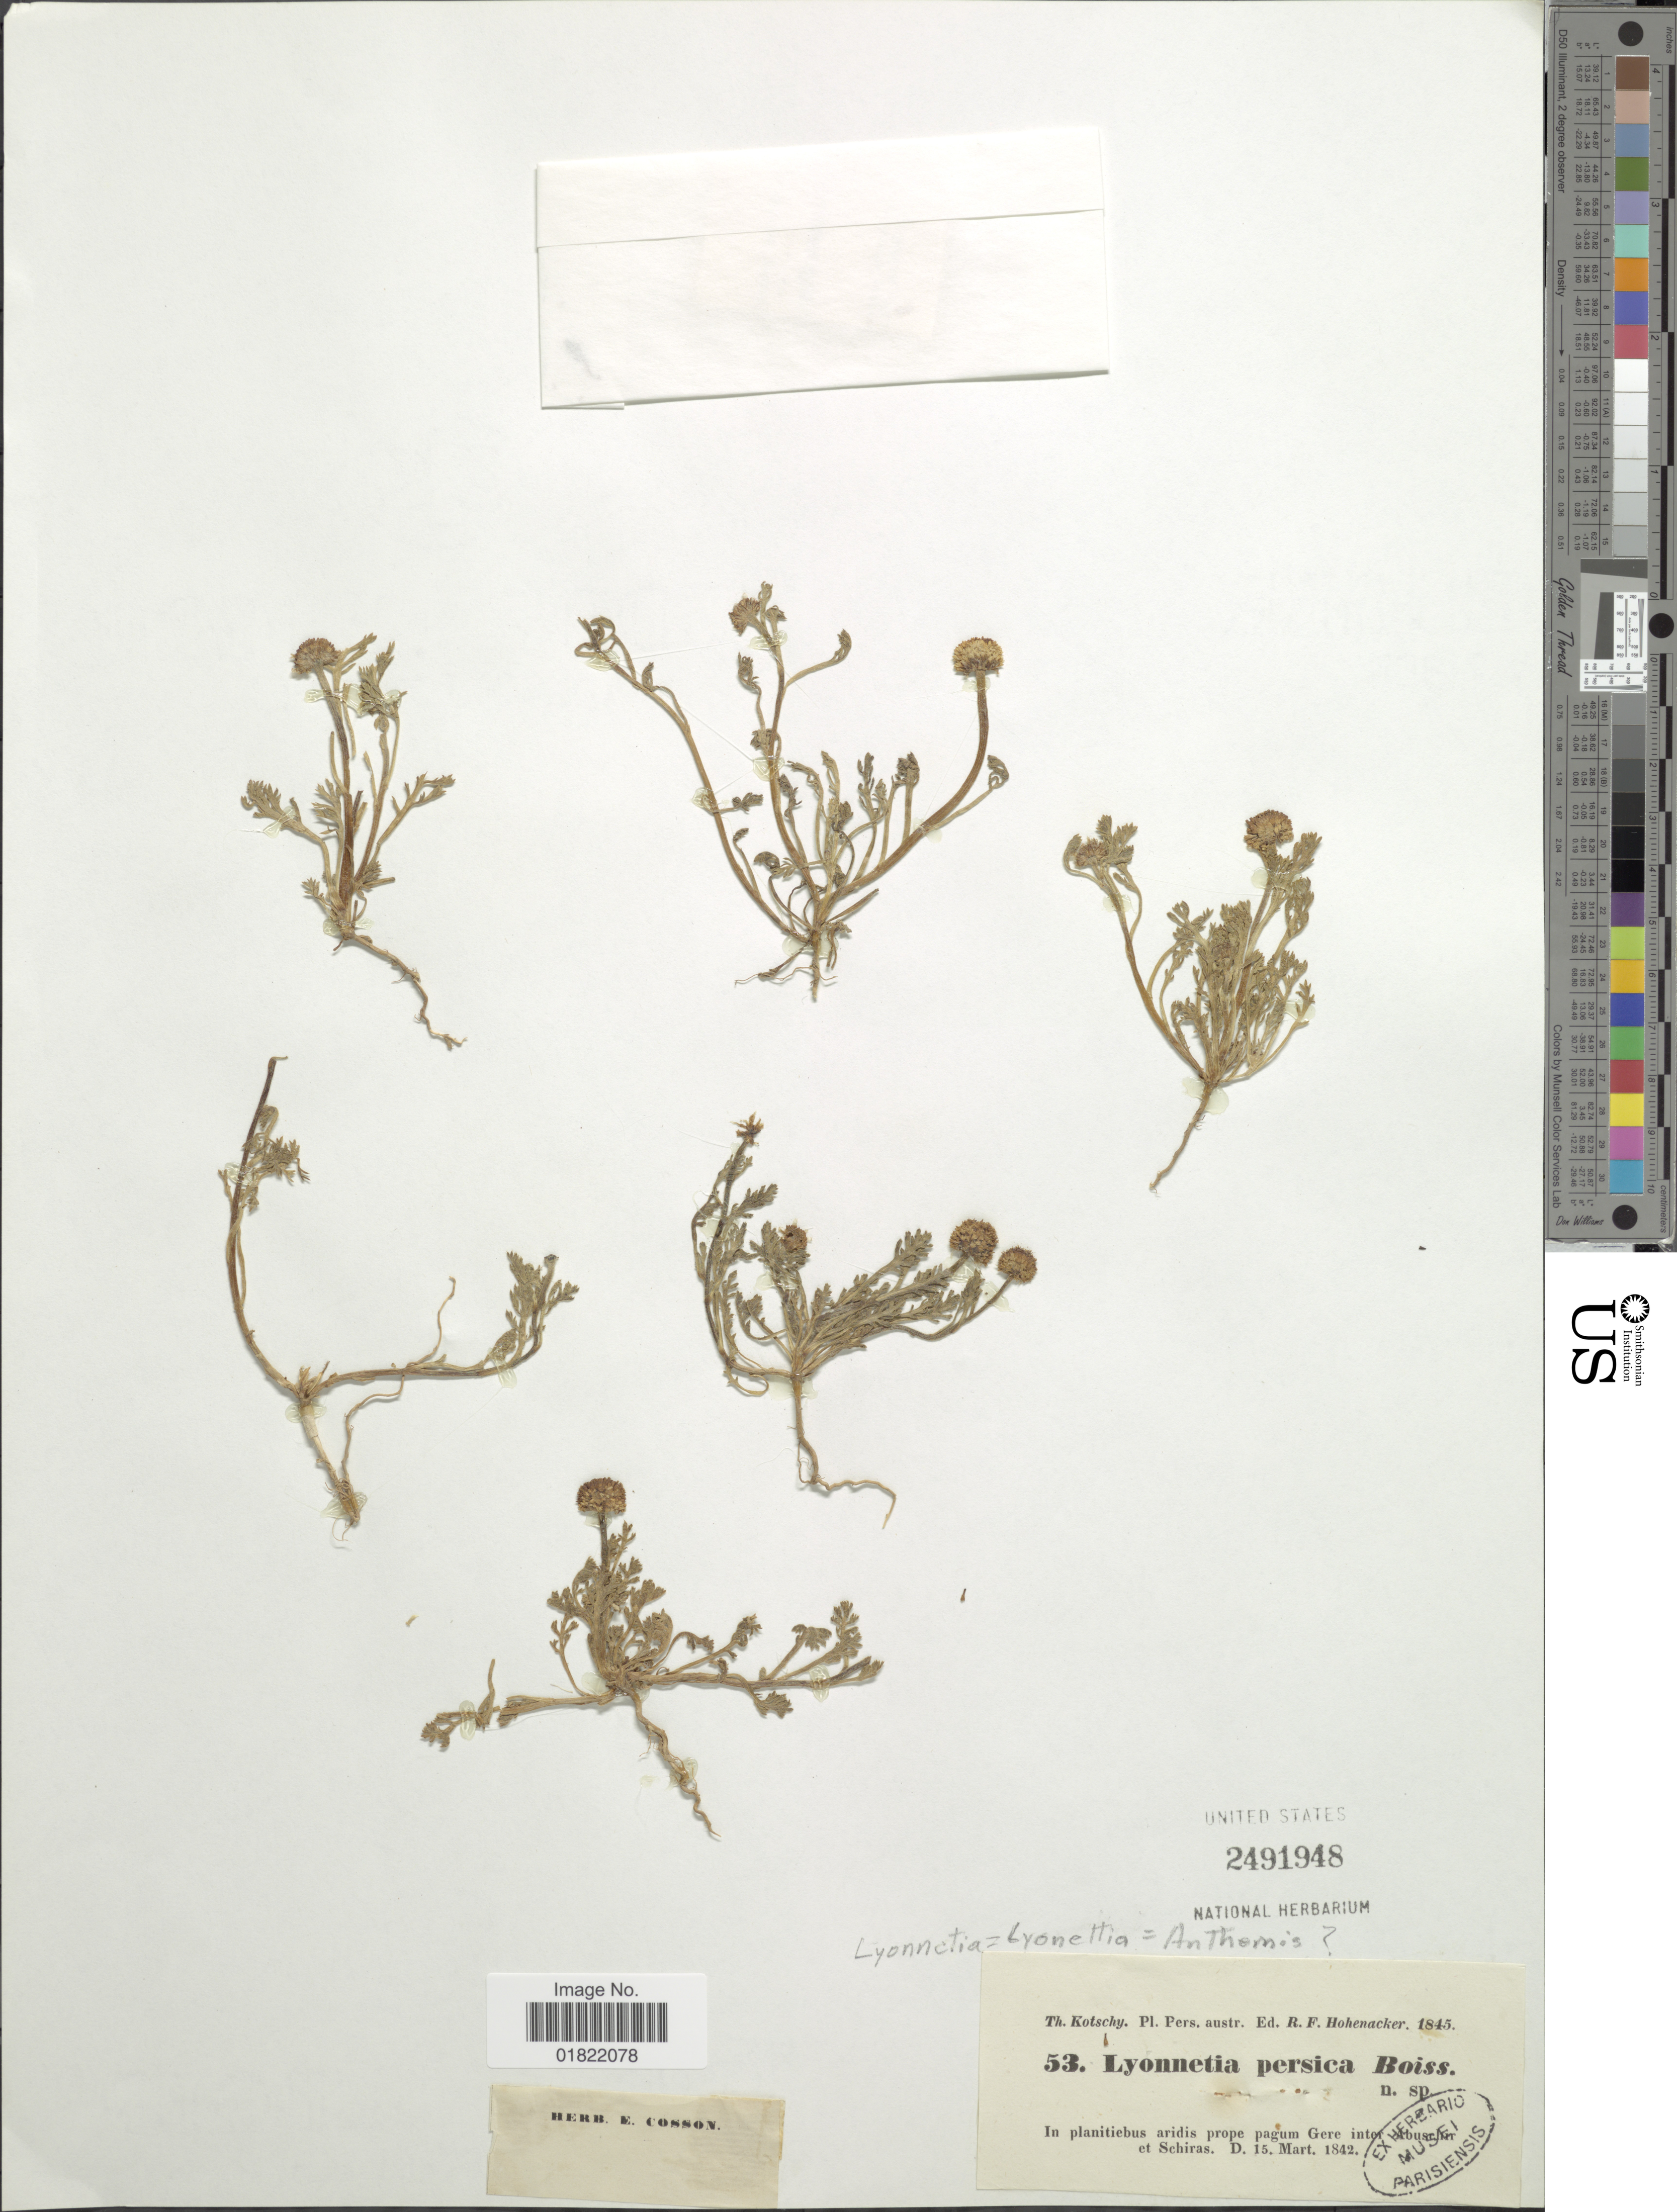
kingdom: Plantae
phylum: Tracheophyta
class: Magnoliopsida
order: Asterales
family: Asteraceae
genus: Anthemis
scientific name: Anthemis persica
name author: Boiss.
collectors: K. G. Kotschy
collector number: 53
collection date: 1842-03-15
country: Iran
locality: Pers, austr. Ed R.F. Hohenacker, in planitiebus aridis prope pagum Gere inter Abusc. iir et Schiras [interpreted]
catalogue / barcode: US 2491948